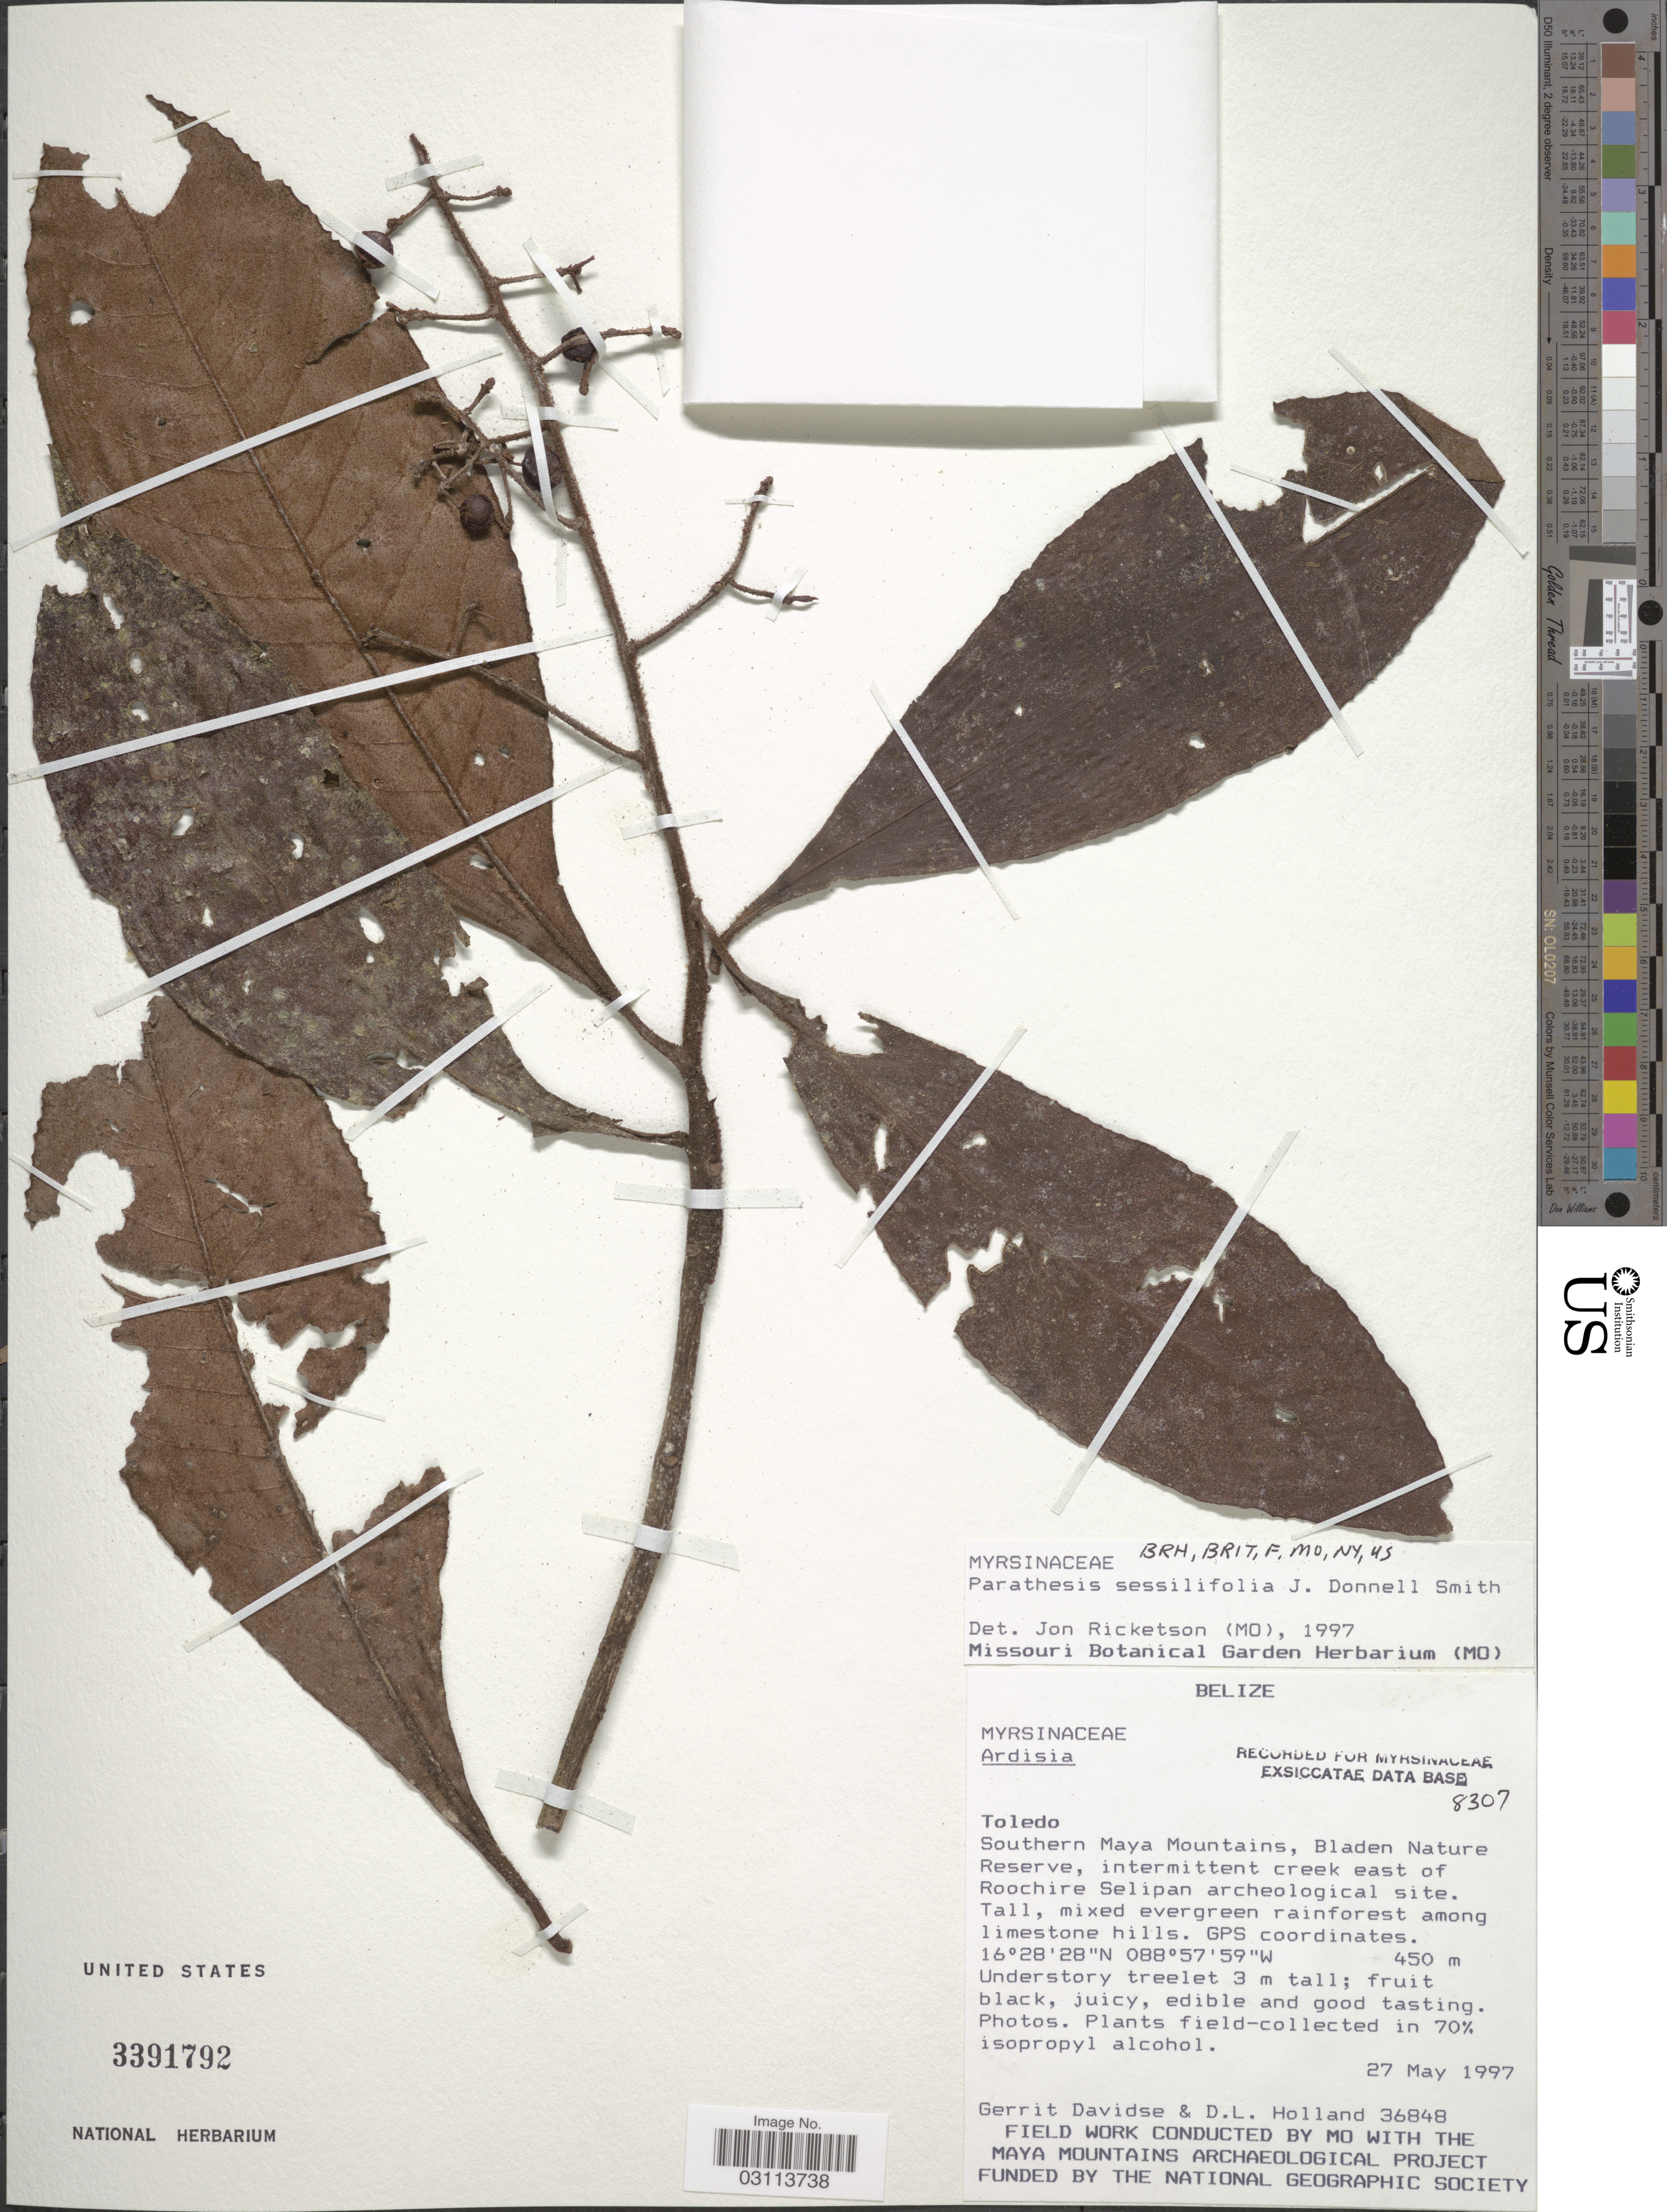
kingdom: Plantae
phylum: Tracheophyta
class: Magnoliopsida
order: Ericales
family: Primulaceae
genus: Parathesis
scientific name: Parathesis sessilifolia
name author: Donn. Sm.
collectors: G. Davidse & D. Holland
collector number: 36848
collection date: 1997-05-27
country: Belize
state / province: Toledo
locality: Southern Maya Mountains, Bladen Nature Reserve, intermittent creek east of Roochire Selipan archeological site.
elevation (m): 450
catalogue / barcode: US 3391792